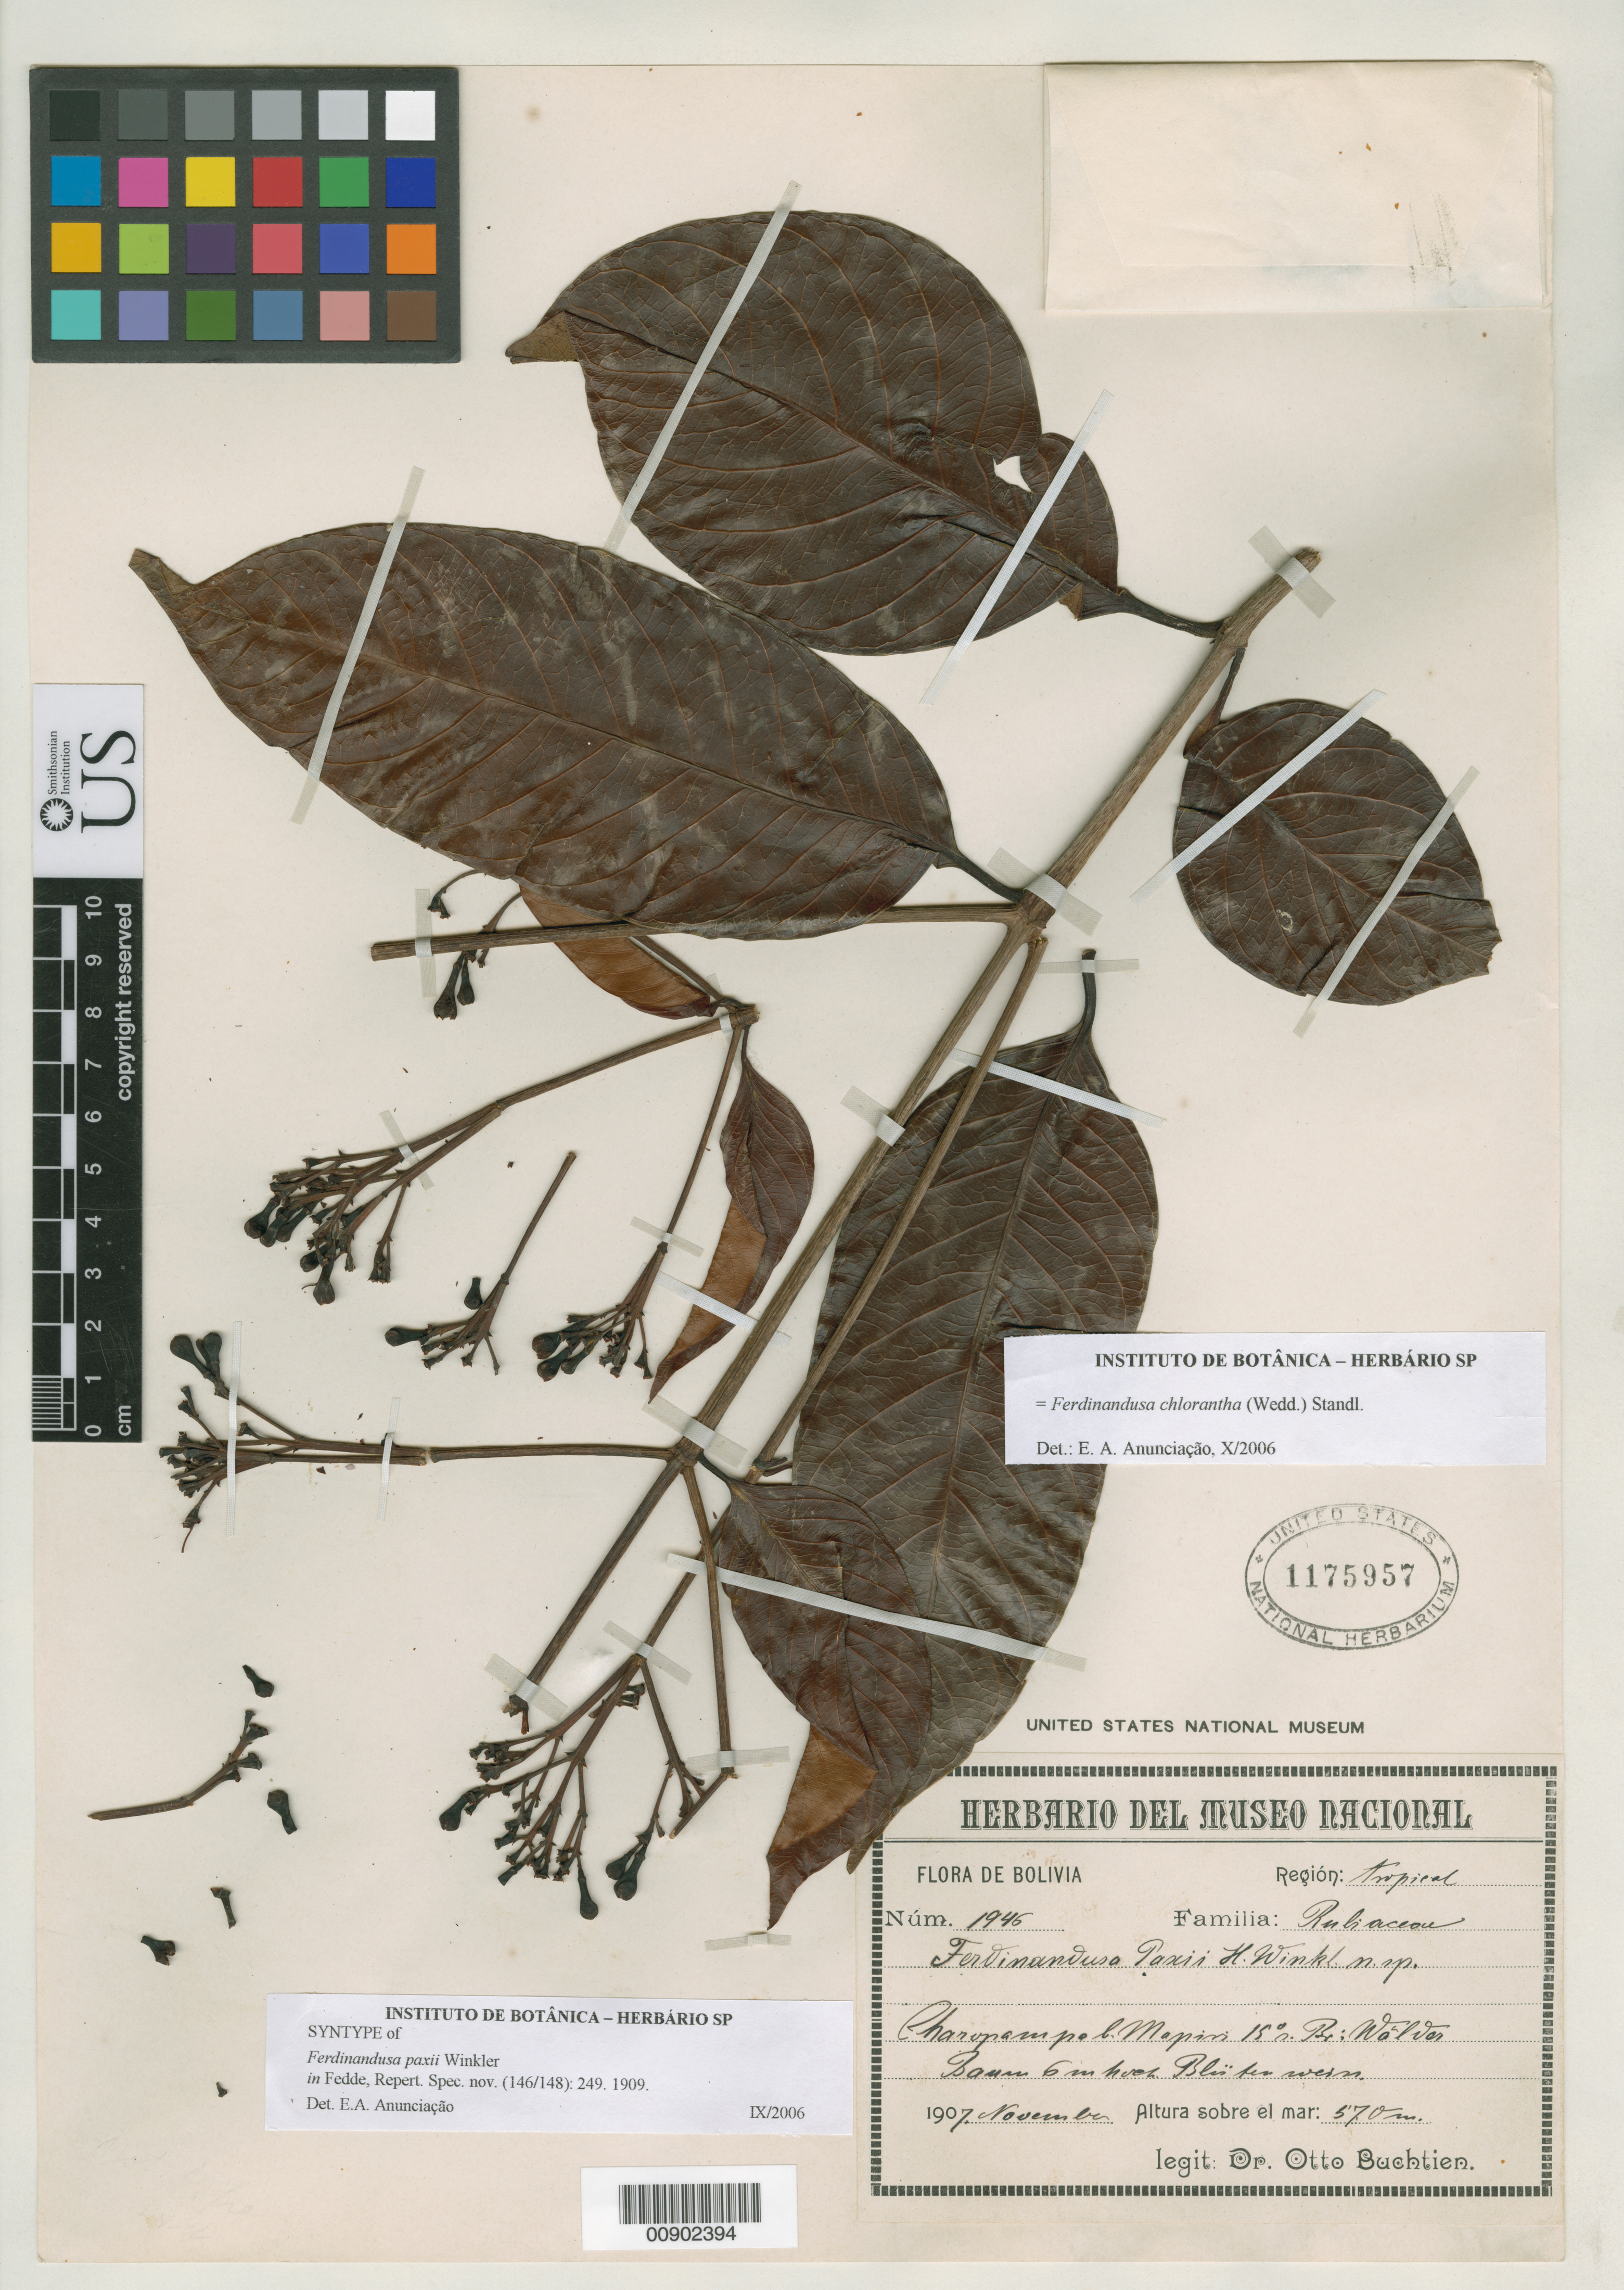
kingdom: Plantae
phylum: Tracheophyta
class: Magnoliopsida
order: Gentianales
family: Rubiaceae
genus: Ferdinandusa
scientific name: Ferdinandusa paxii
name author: H. Winkl.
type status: Syntype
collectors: O. Buchtien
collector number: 1946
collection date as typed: Nov 1907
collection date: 1907-11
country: Bolivia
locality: Charopampa bei Mapiri.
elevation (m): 570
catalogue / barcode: US 1175957